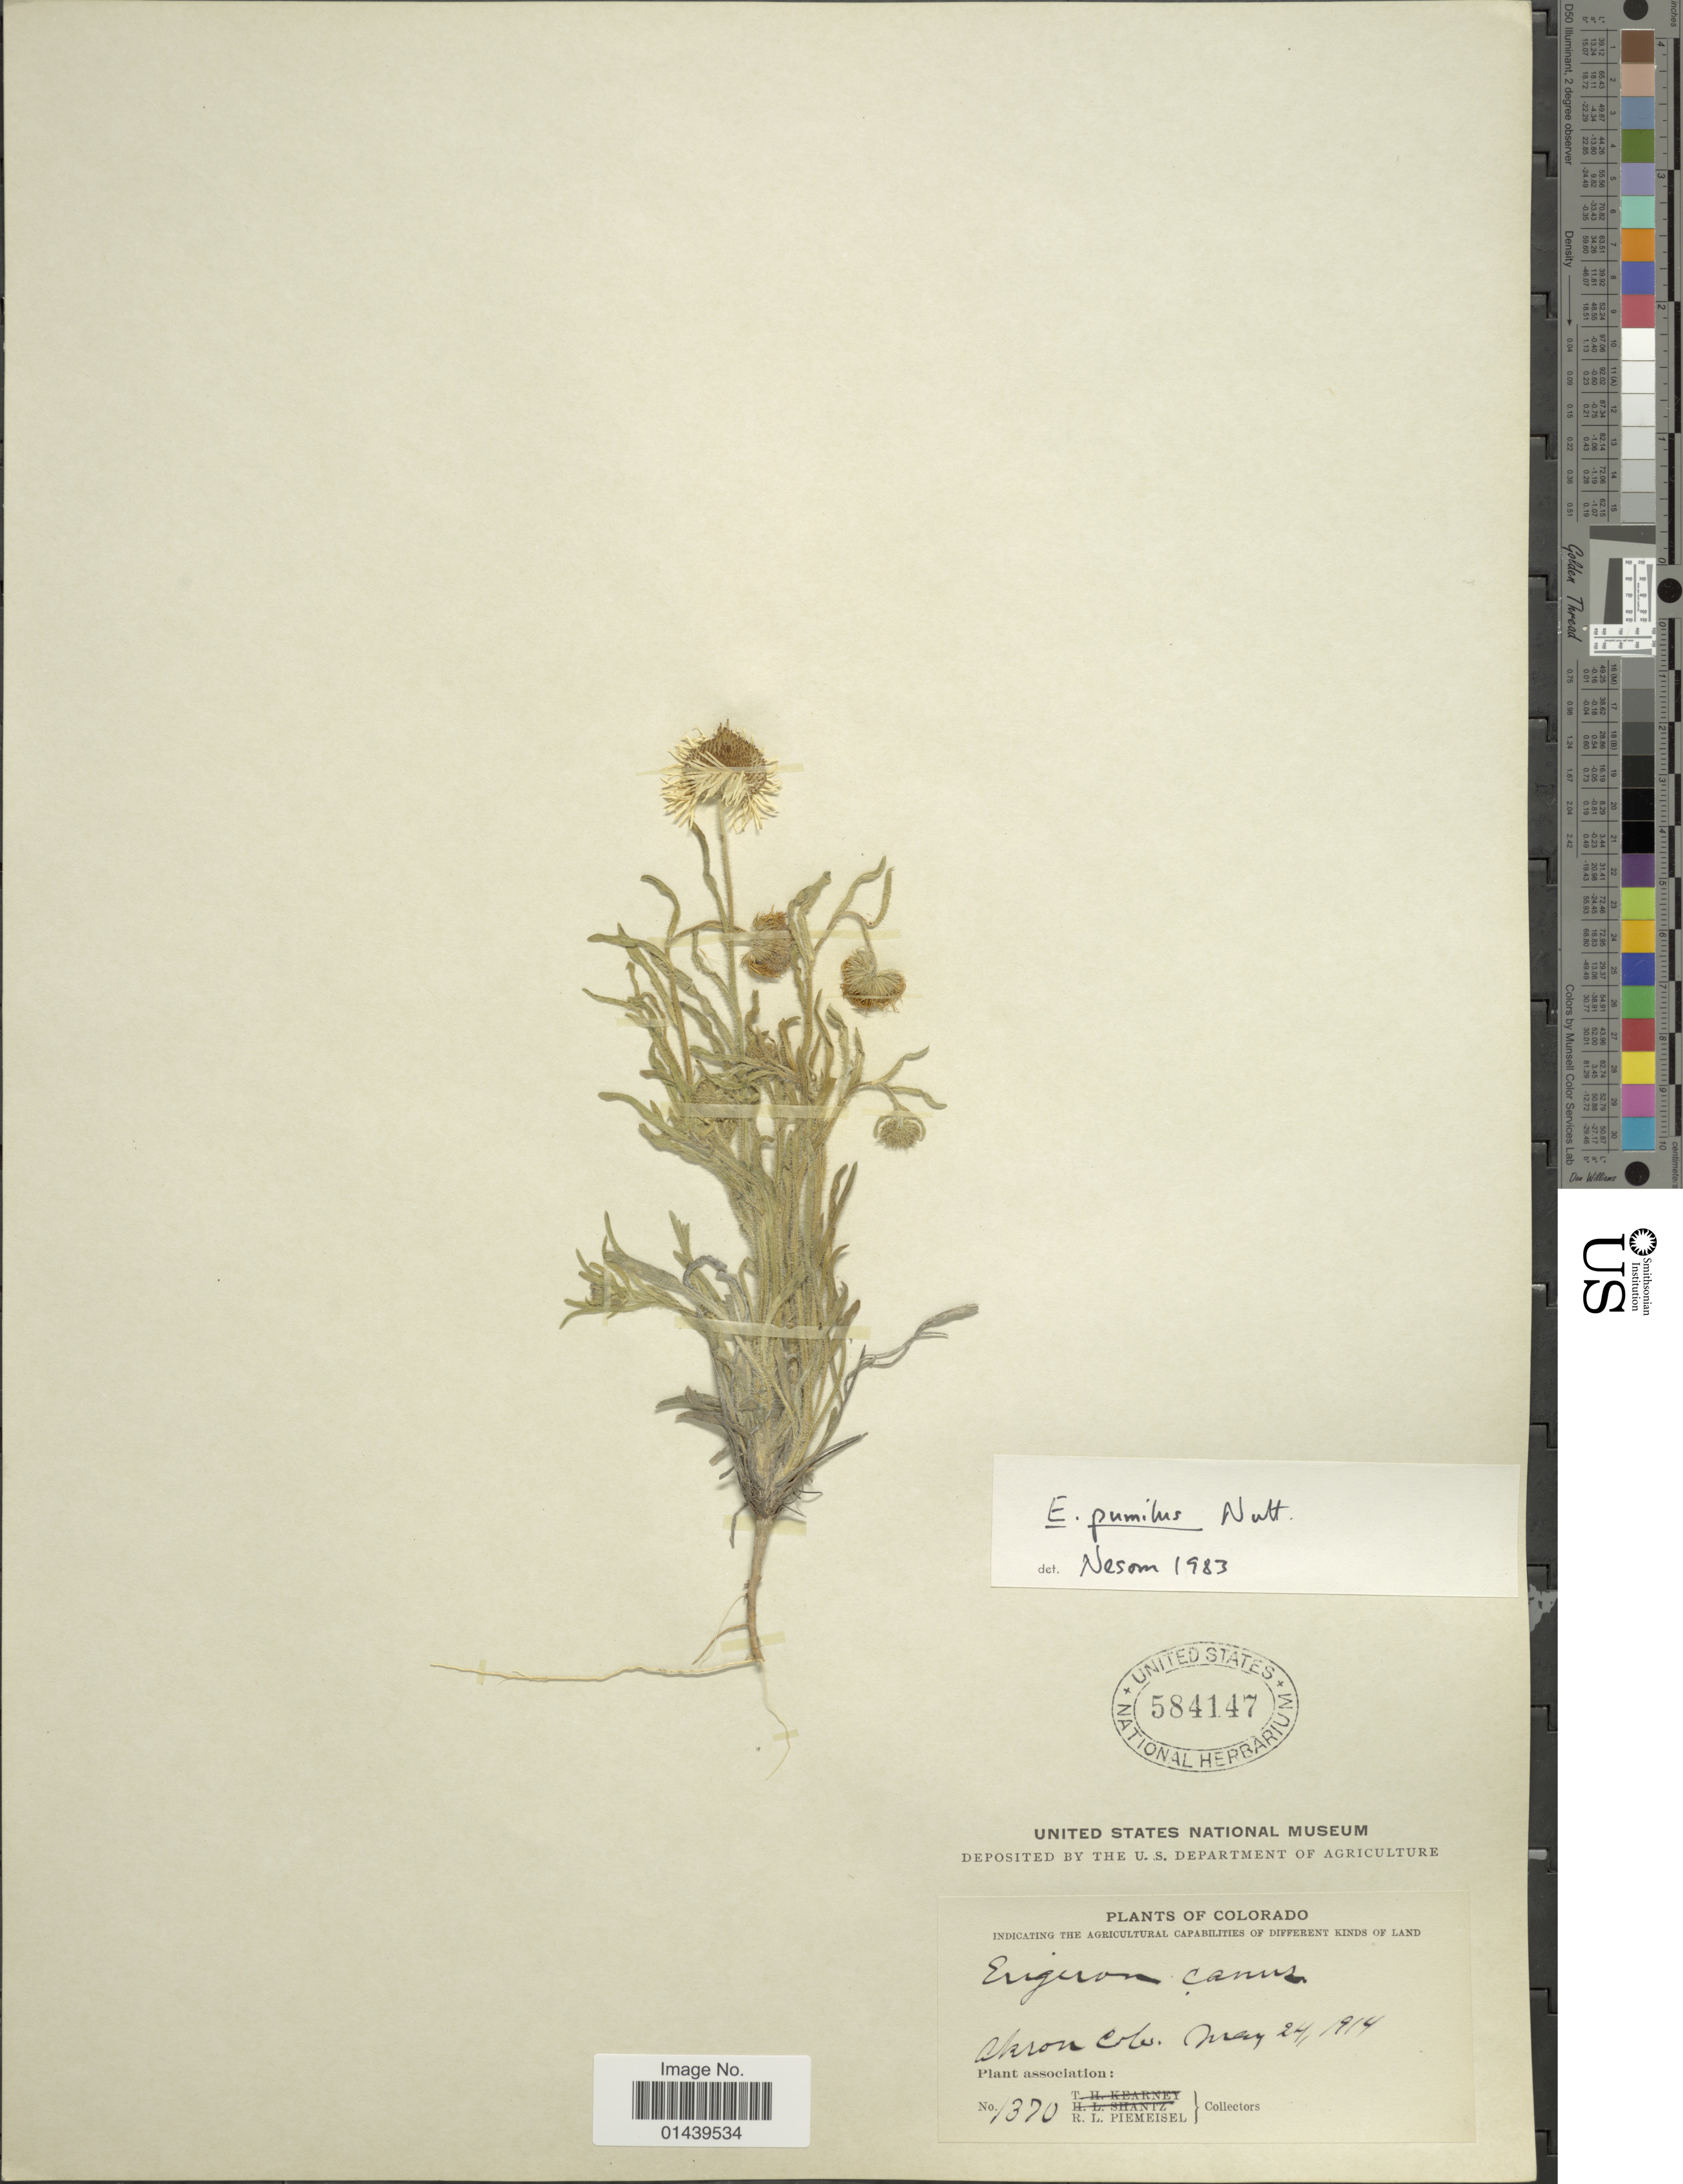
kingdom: Plantae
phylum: Tracheophyta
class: Magnoliopsida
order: Asterales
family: Asteraceae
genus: Erigeron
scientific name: Erigeron pumilus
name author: Nutt.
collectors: R. L. Piemeisel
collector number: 1370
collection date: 1914-05-24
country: United States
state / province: Colorado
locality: Akron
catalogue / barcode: US 584147